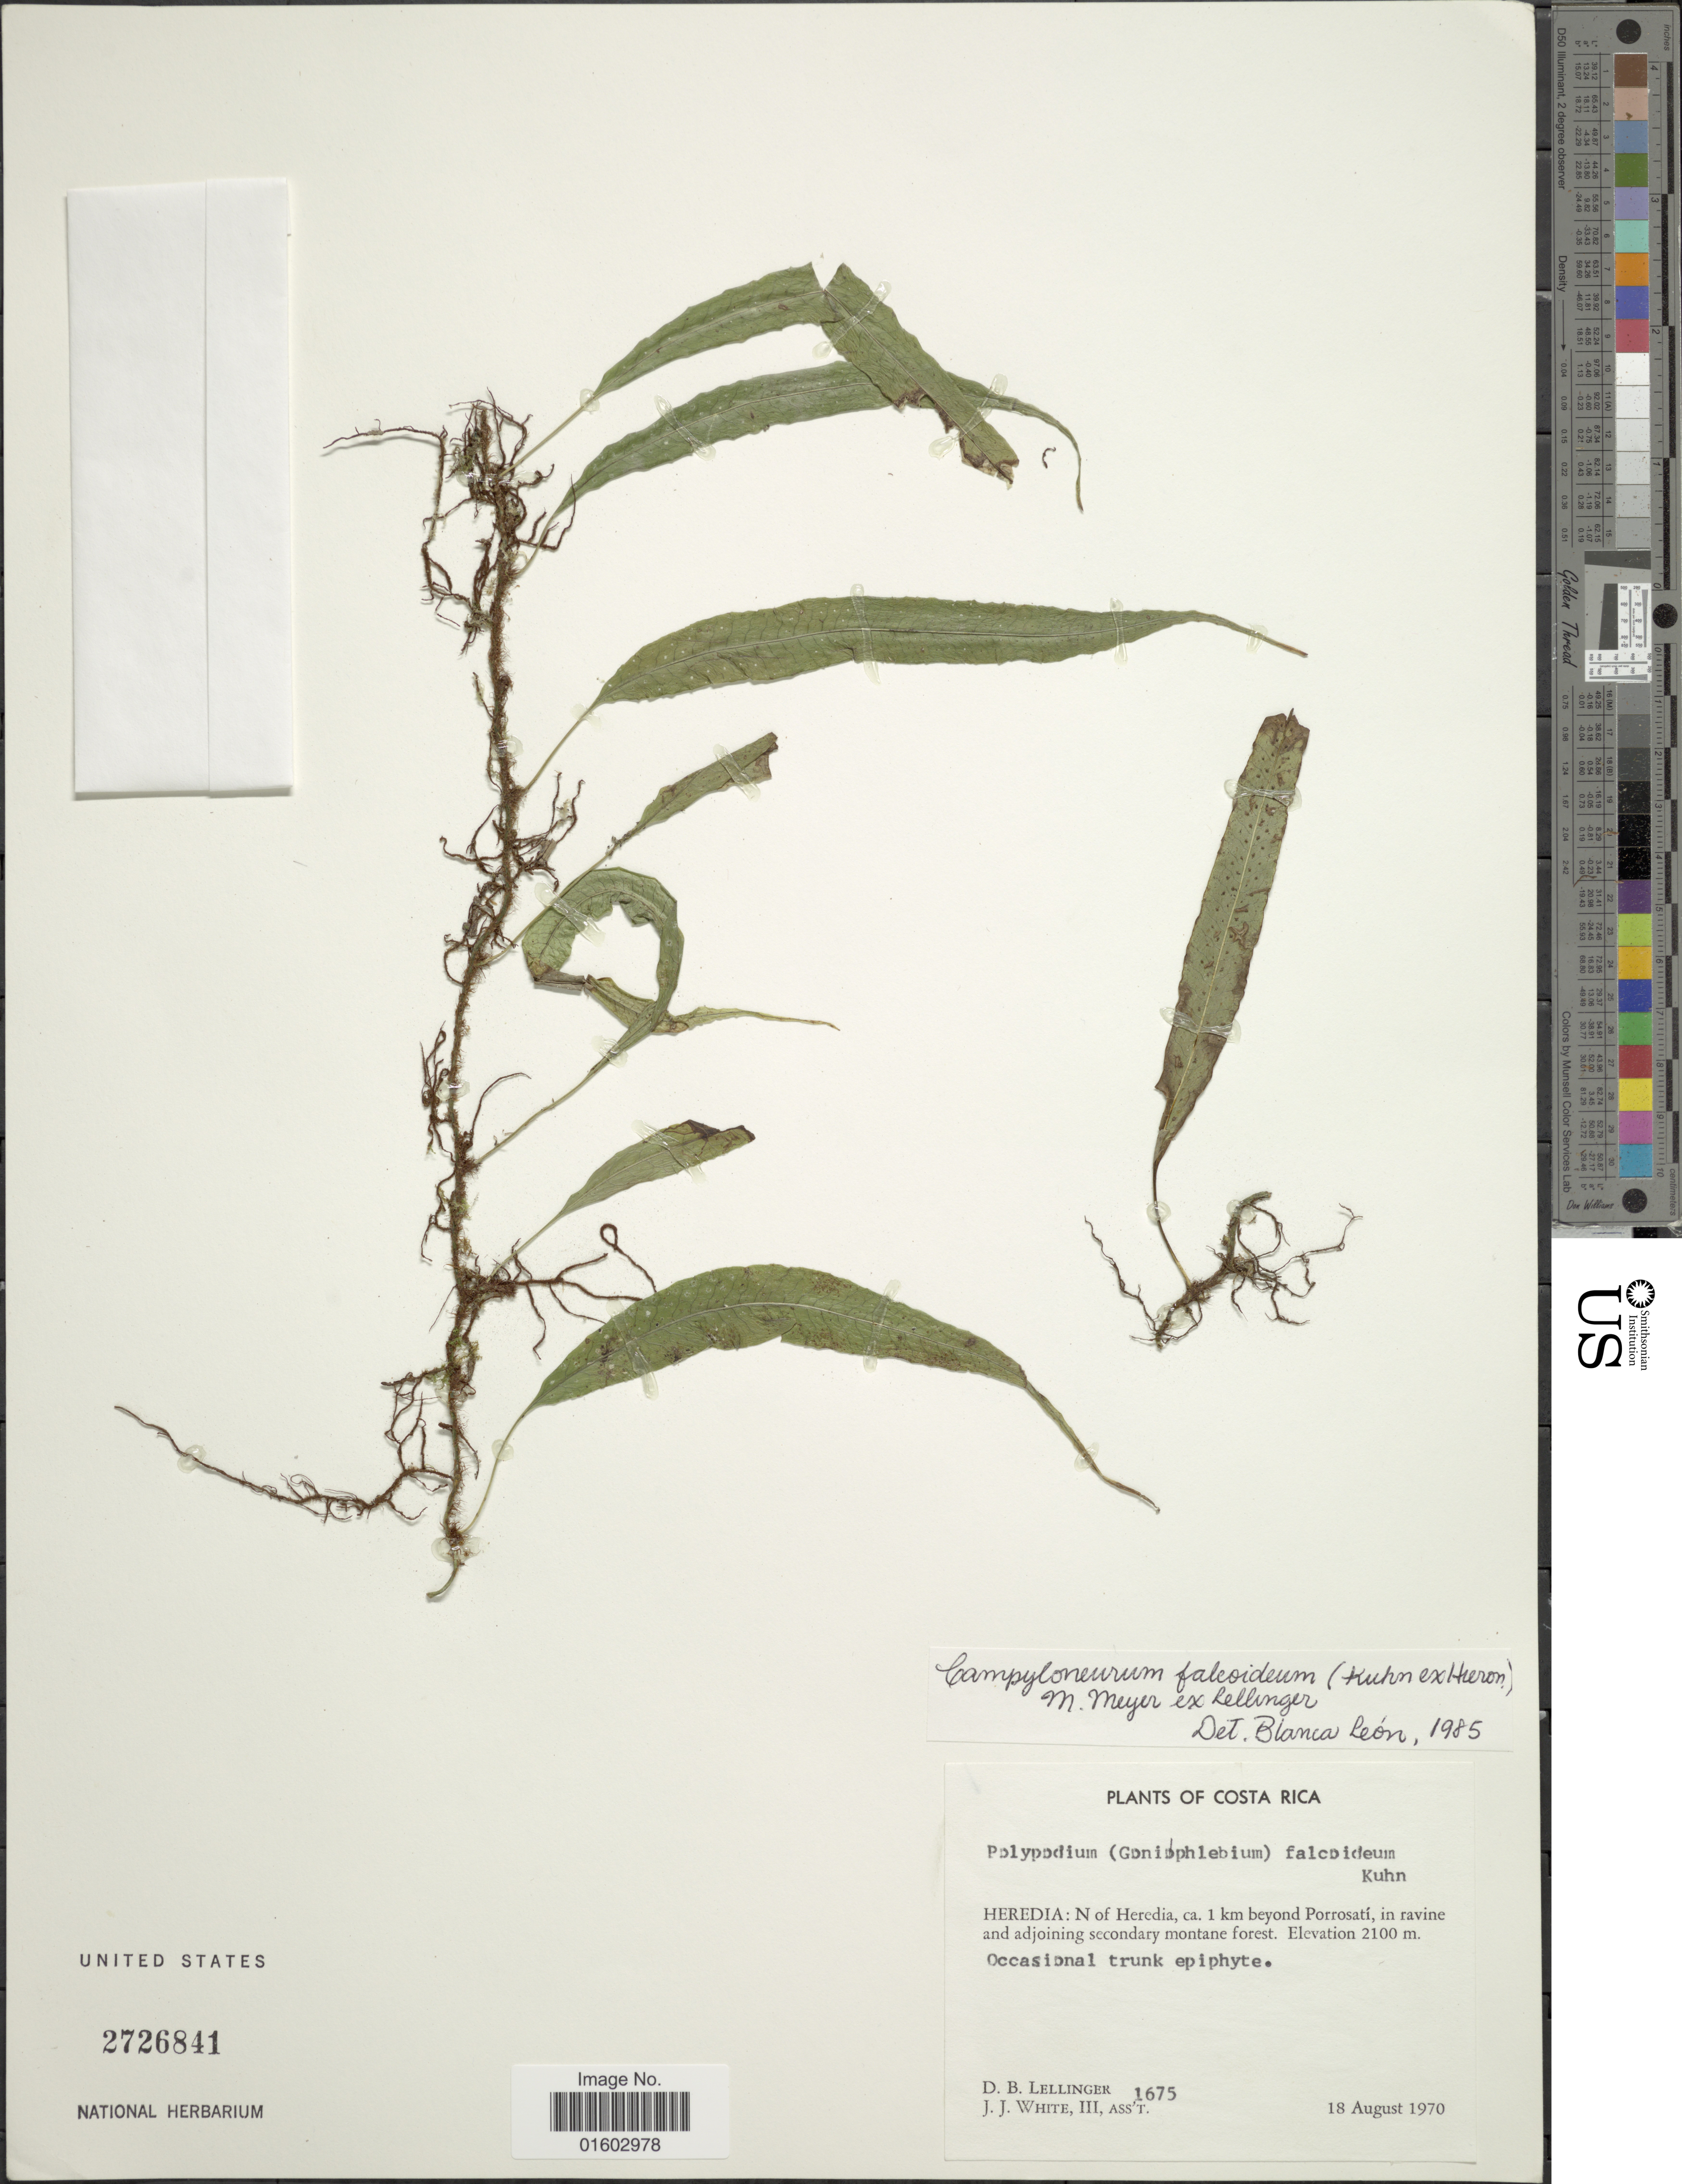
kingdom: Plantae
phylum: Tracheophyta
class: Polypodiopsida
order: Polypodiales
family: Polypodiaceae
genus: Campyloneurum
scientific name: Campyloneurum falcoideum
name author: (Kuhn ex Hieron.) M. Mey. ex Lellinger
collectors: D. B. Lellinger & J. J. White III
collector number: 1675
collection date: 1970-08-18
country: Costa Rica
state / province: Heredia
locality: N of Heredia, 1 km beyond Porrosati, in ravine and adjoining secondary montane forest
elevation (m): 2100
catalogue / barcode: US 2726841